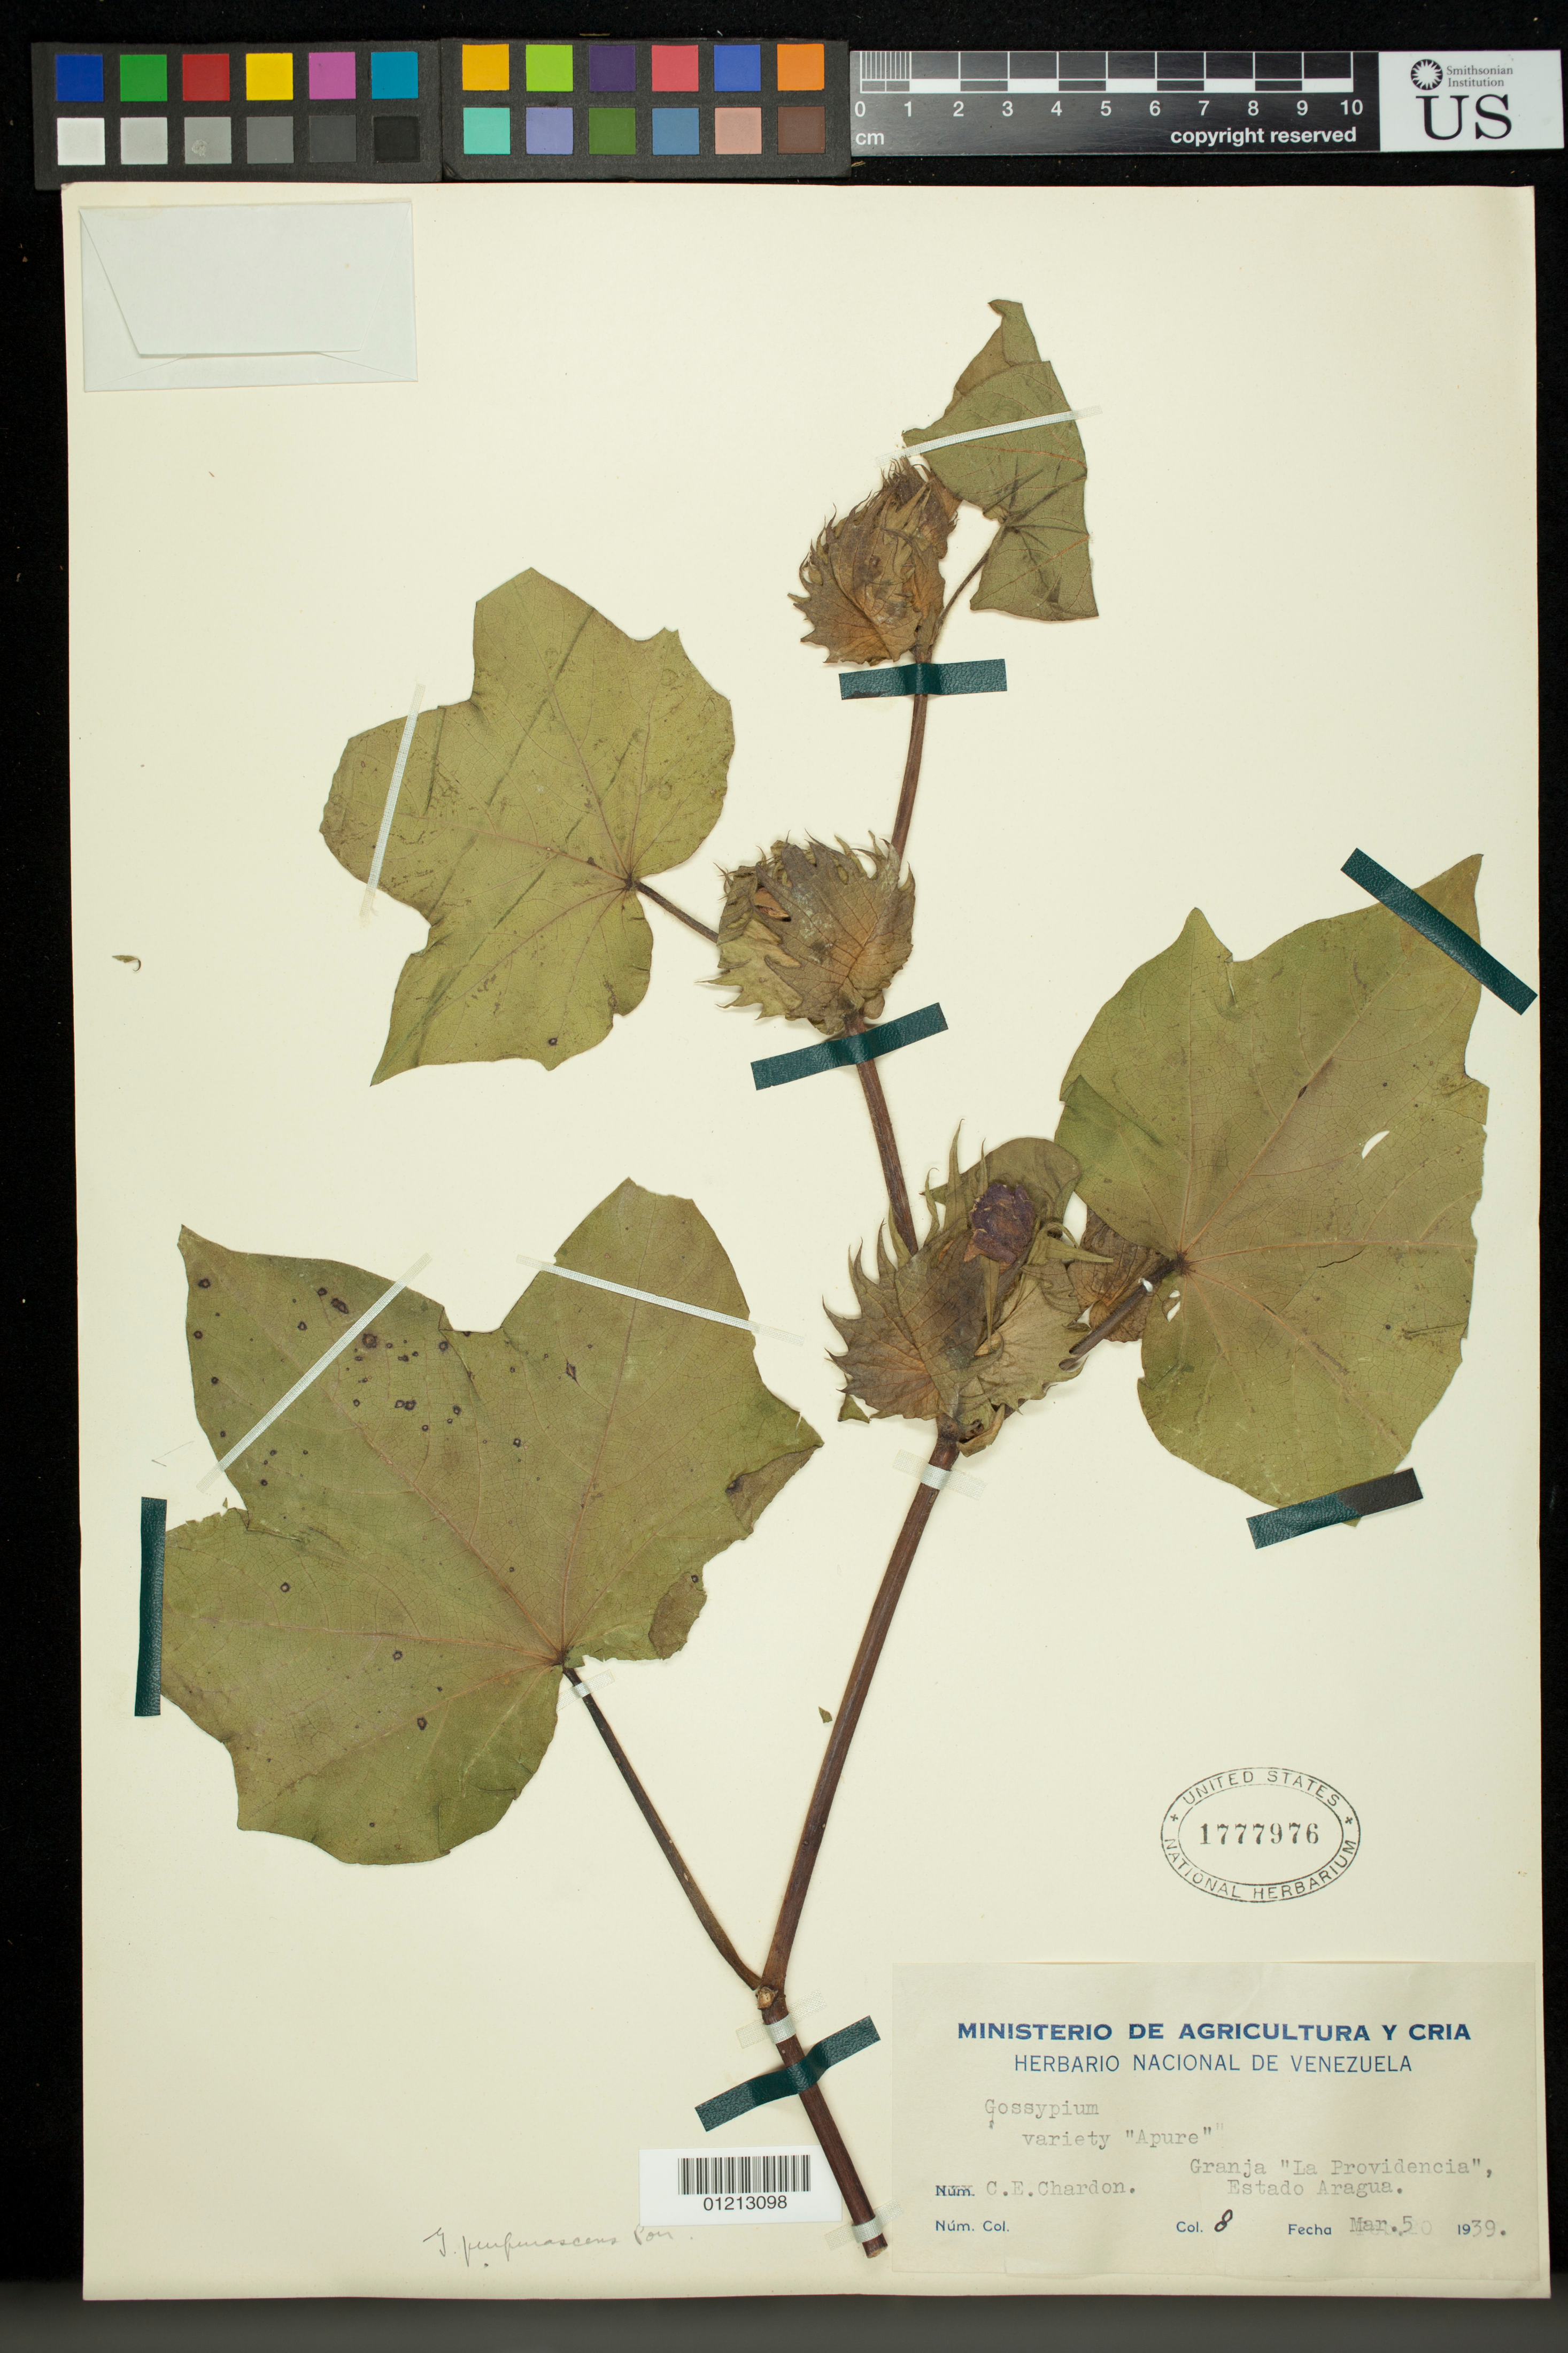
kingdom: Plantae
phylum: Tracheophyta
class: Magnoliopsida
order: Malvales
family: Malvaceae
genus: Gossypium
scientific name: Gossypium purpurascens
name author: Poir.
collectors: C. E. Chardón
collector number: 8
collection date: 1939-03-05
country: Venezuela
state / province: Aragua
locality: Granja La Providencia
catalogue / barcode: US 1777976